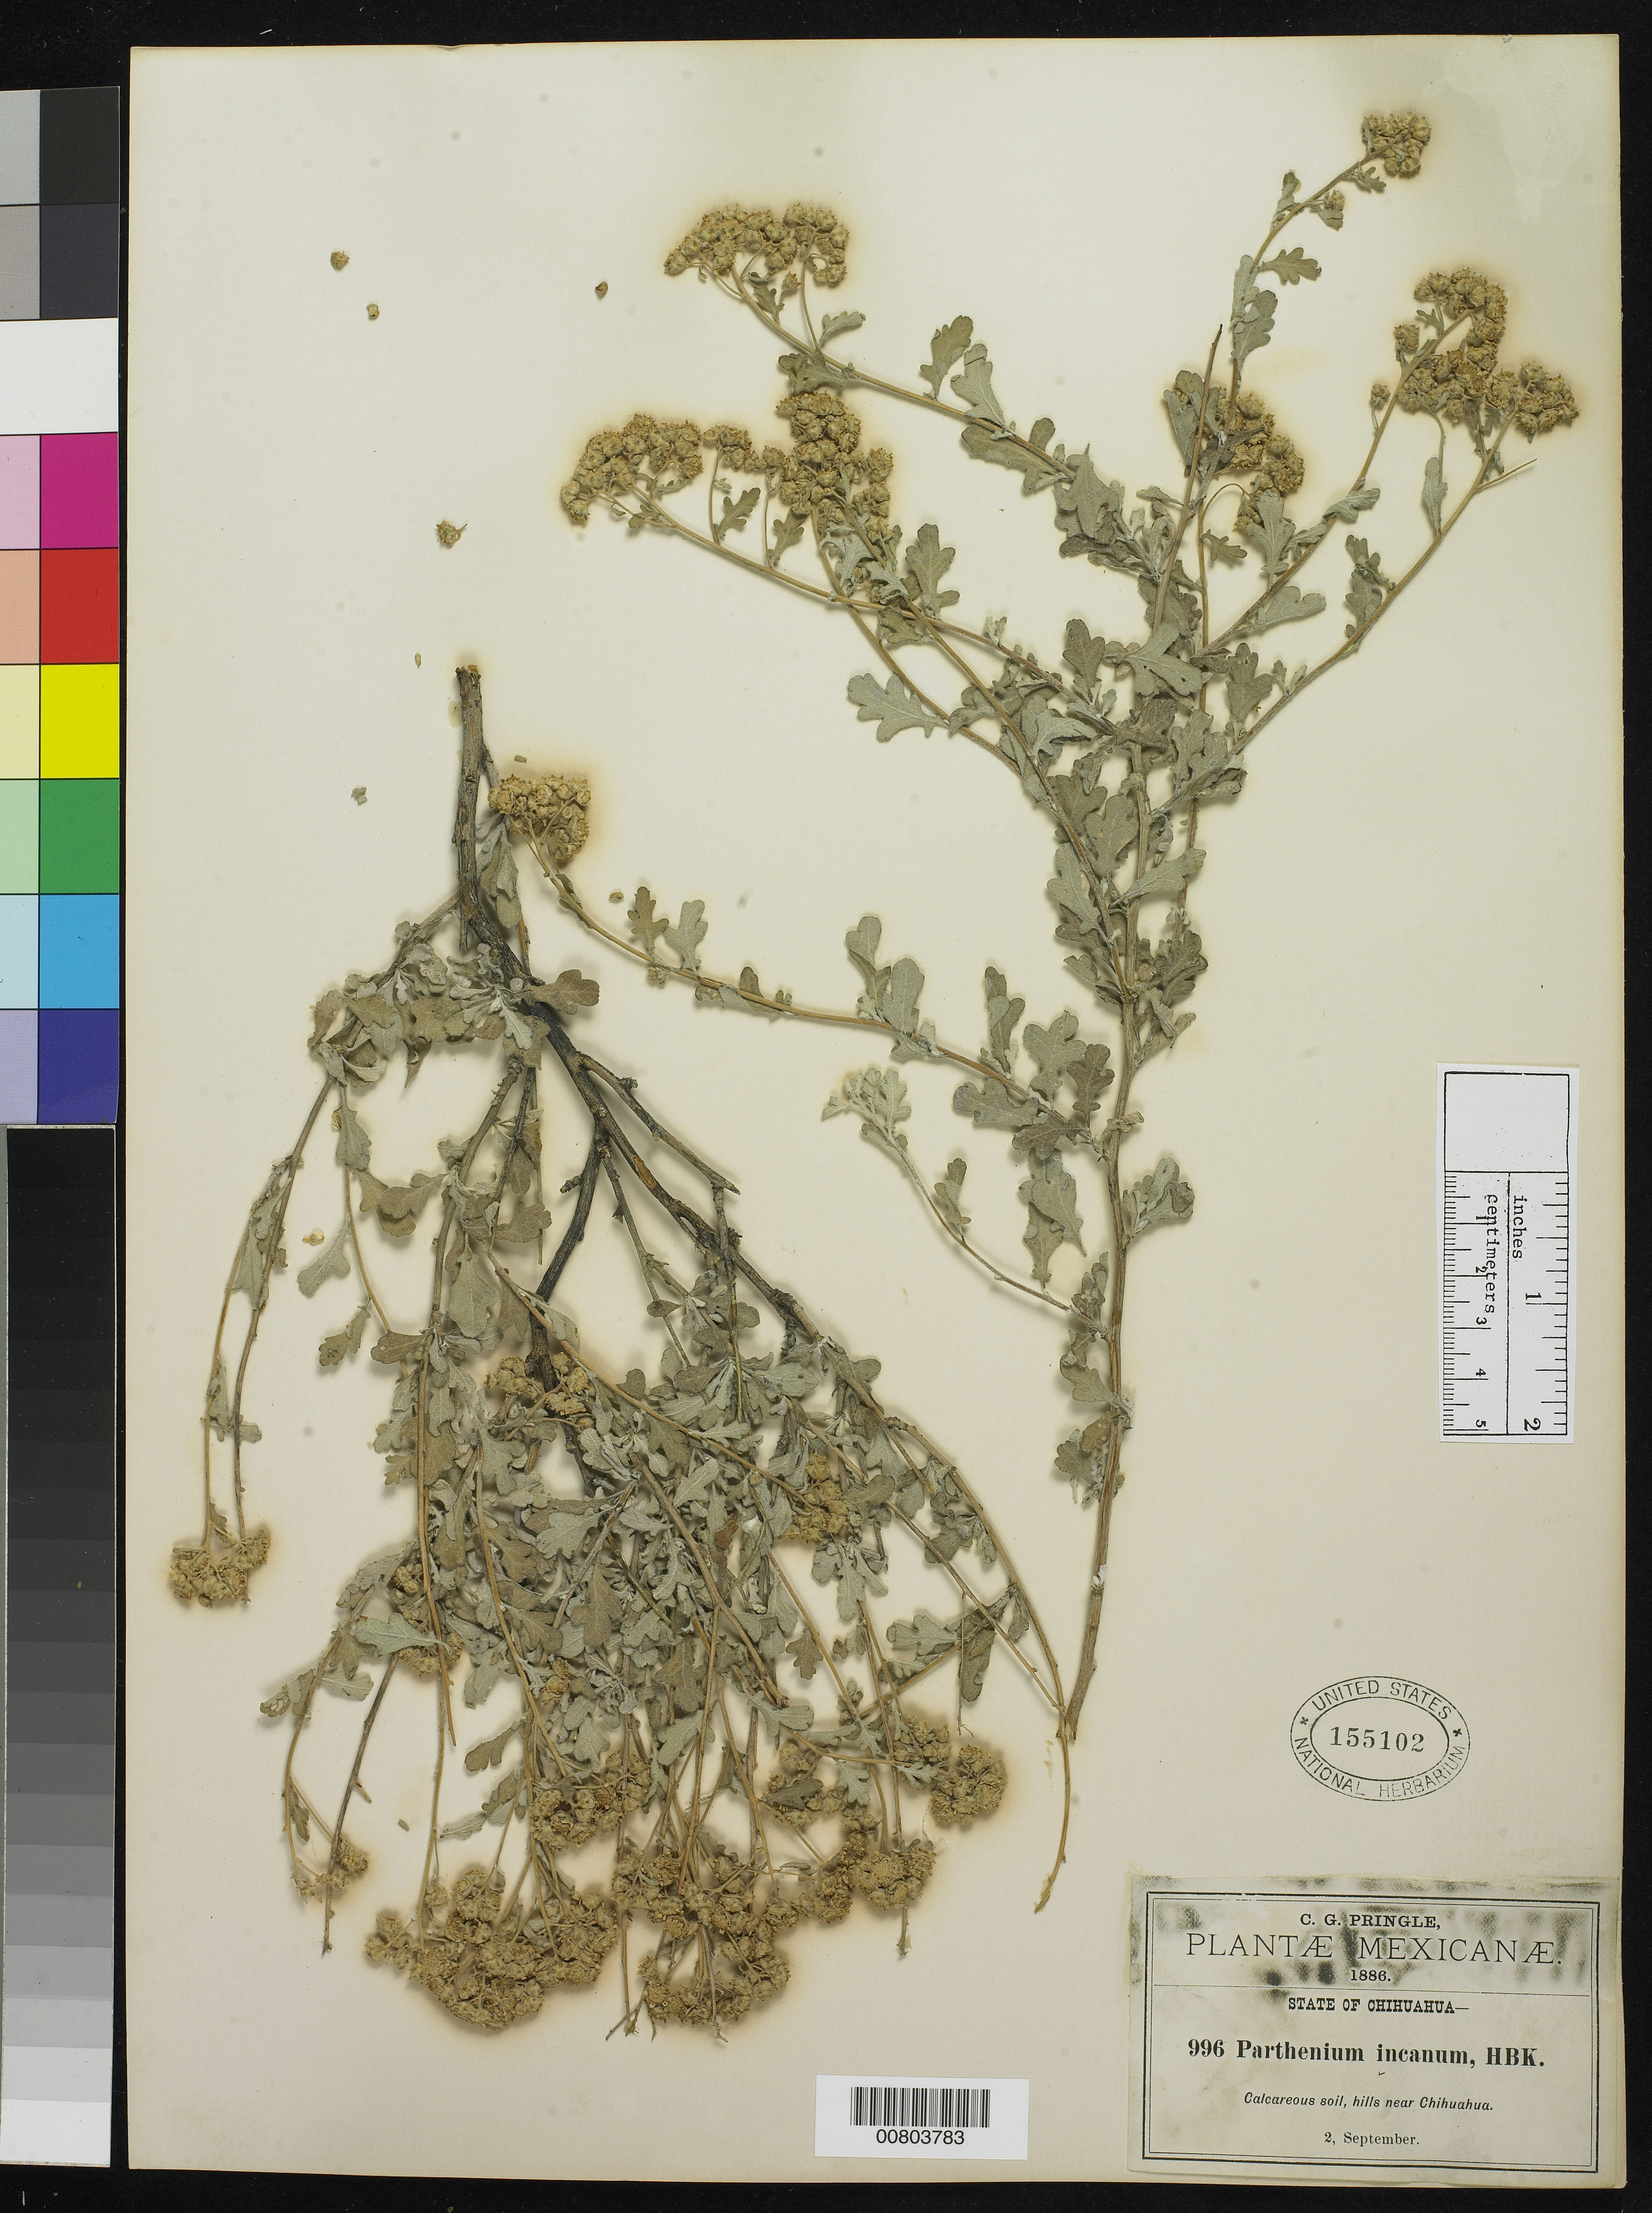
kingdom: Plantae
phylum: Tracheophyta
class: Magnoliopsida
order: Asterales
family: Asteraceae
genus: Parthenium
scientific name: Parthenium incanum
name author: Kunth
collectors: C. G. Pringle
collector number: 996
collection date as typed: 02 Sep 1886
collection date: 1886-09-02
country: Mexico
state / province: Chihuahua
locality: Hills near Chihuahua.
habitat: Calcareous soil.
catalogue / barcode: US 155102